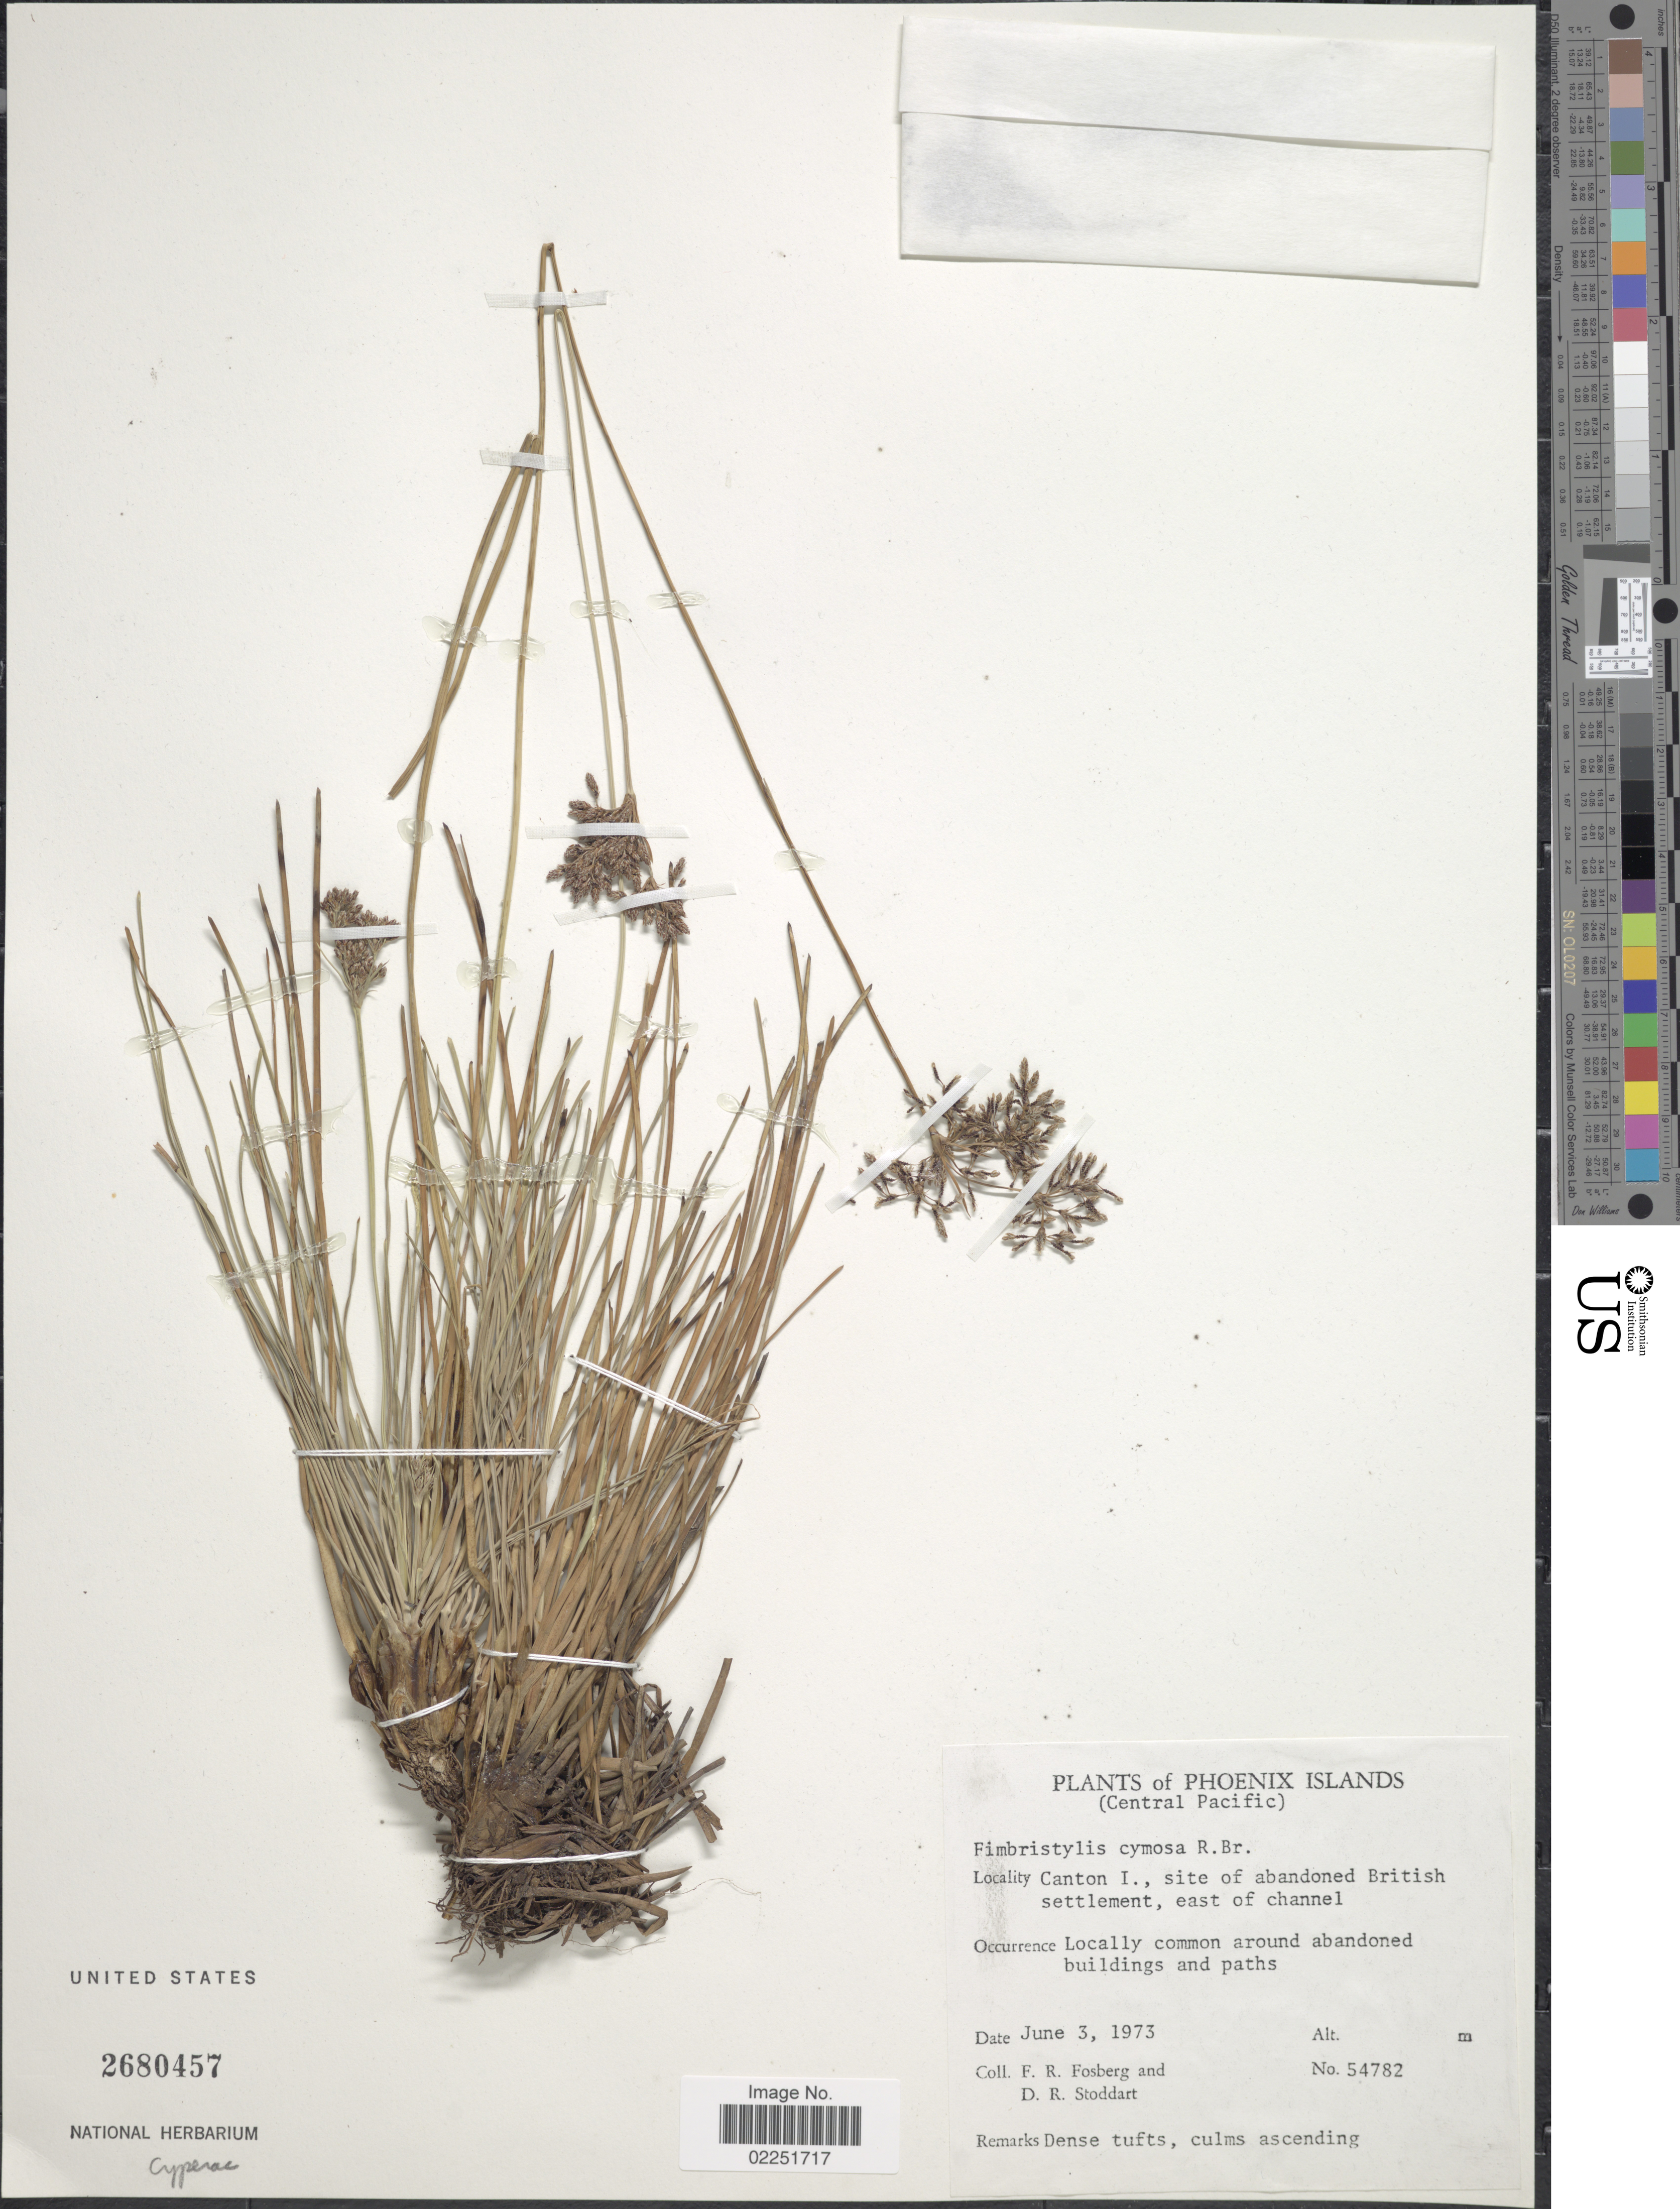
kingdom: Plantae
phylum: Tracheophyta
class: Liliopsida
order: Poales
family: Cyperaceae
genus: Fimbristylis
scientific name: Fimbristylis cymosa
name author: R. Br.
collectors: F. R. Fosberg & D. R. Stoddart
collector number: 54782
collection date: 1973-06-03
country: Kiribati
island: Kanton [Canton] Atoll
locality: Phoenix Islands (Central Pacific). Canton I., site of abandoned British settlement, east of channel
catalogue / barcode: US 2680457